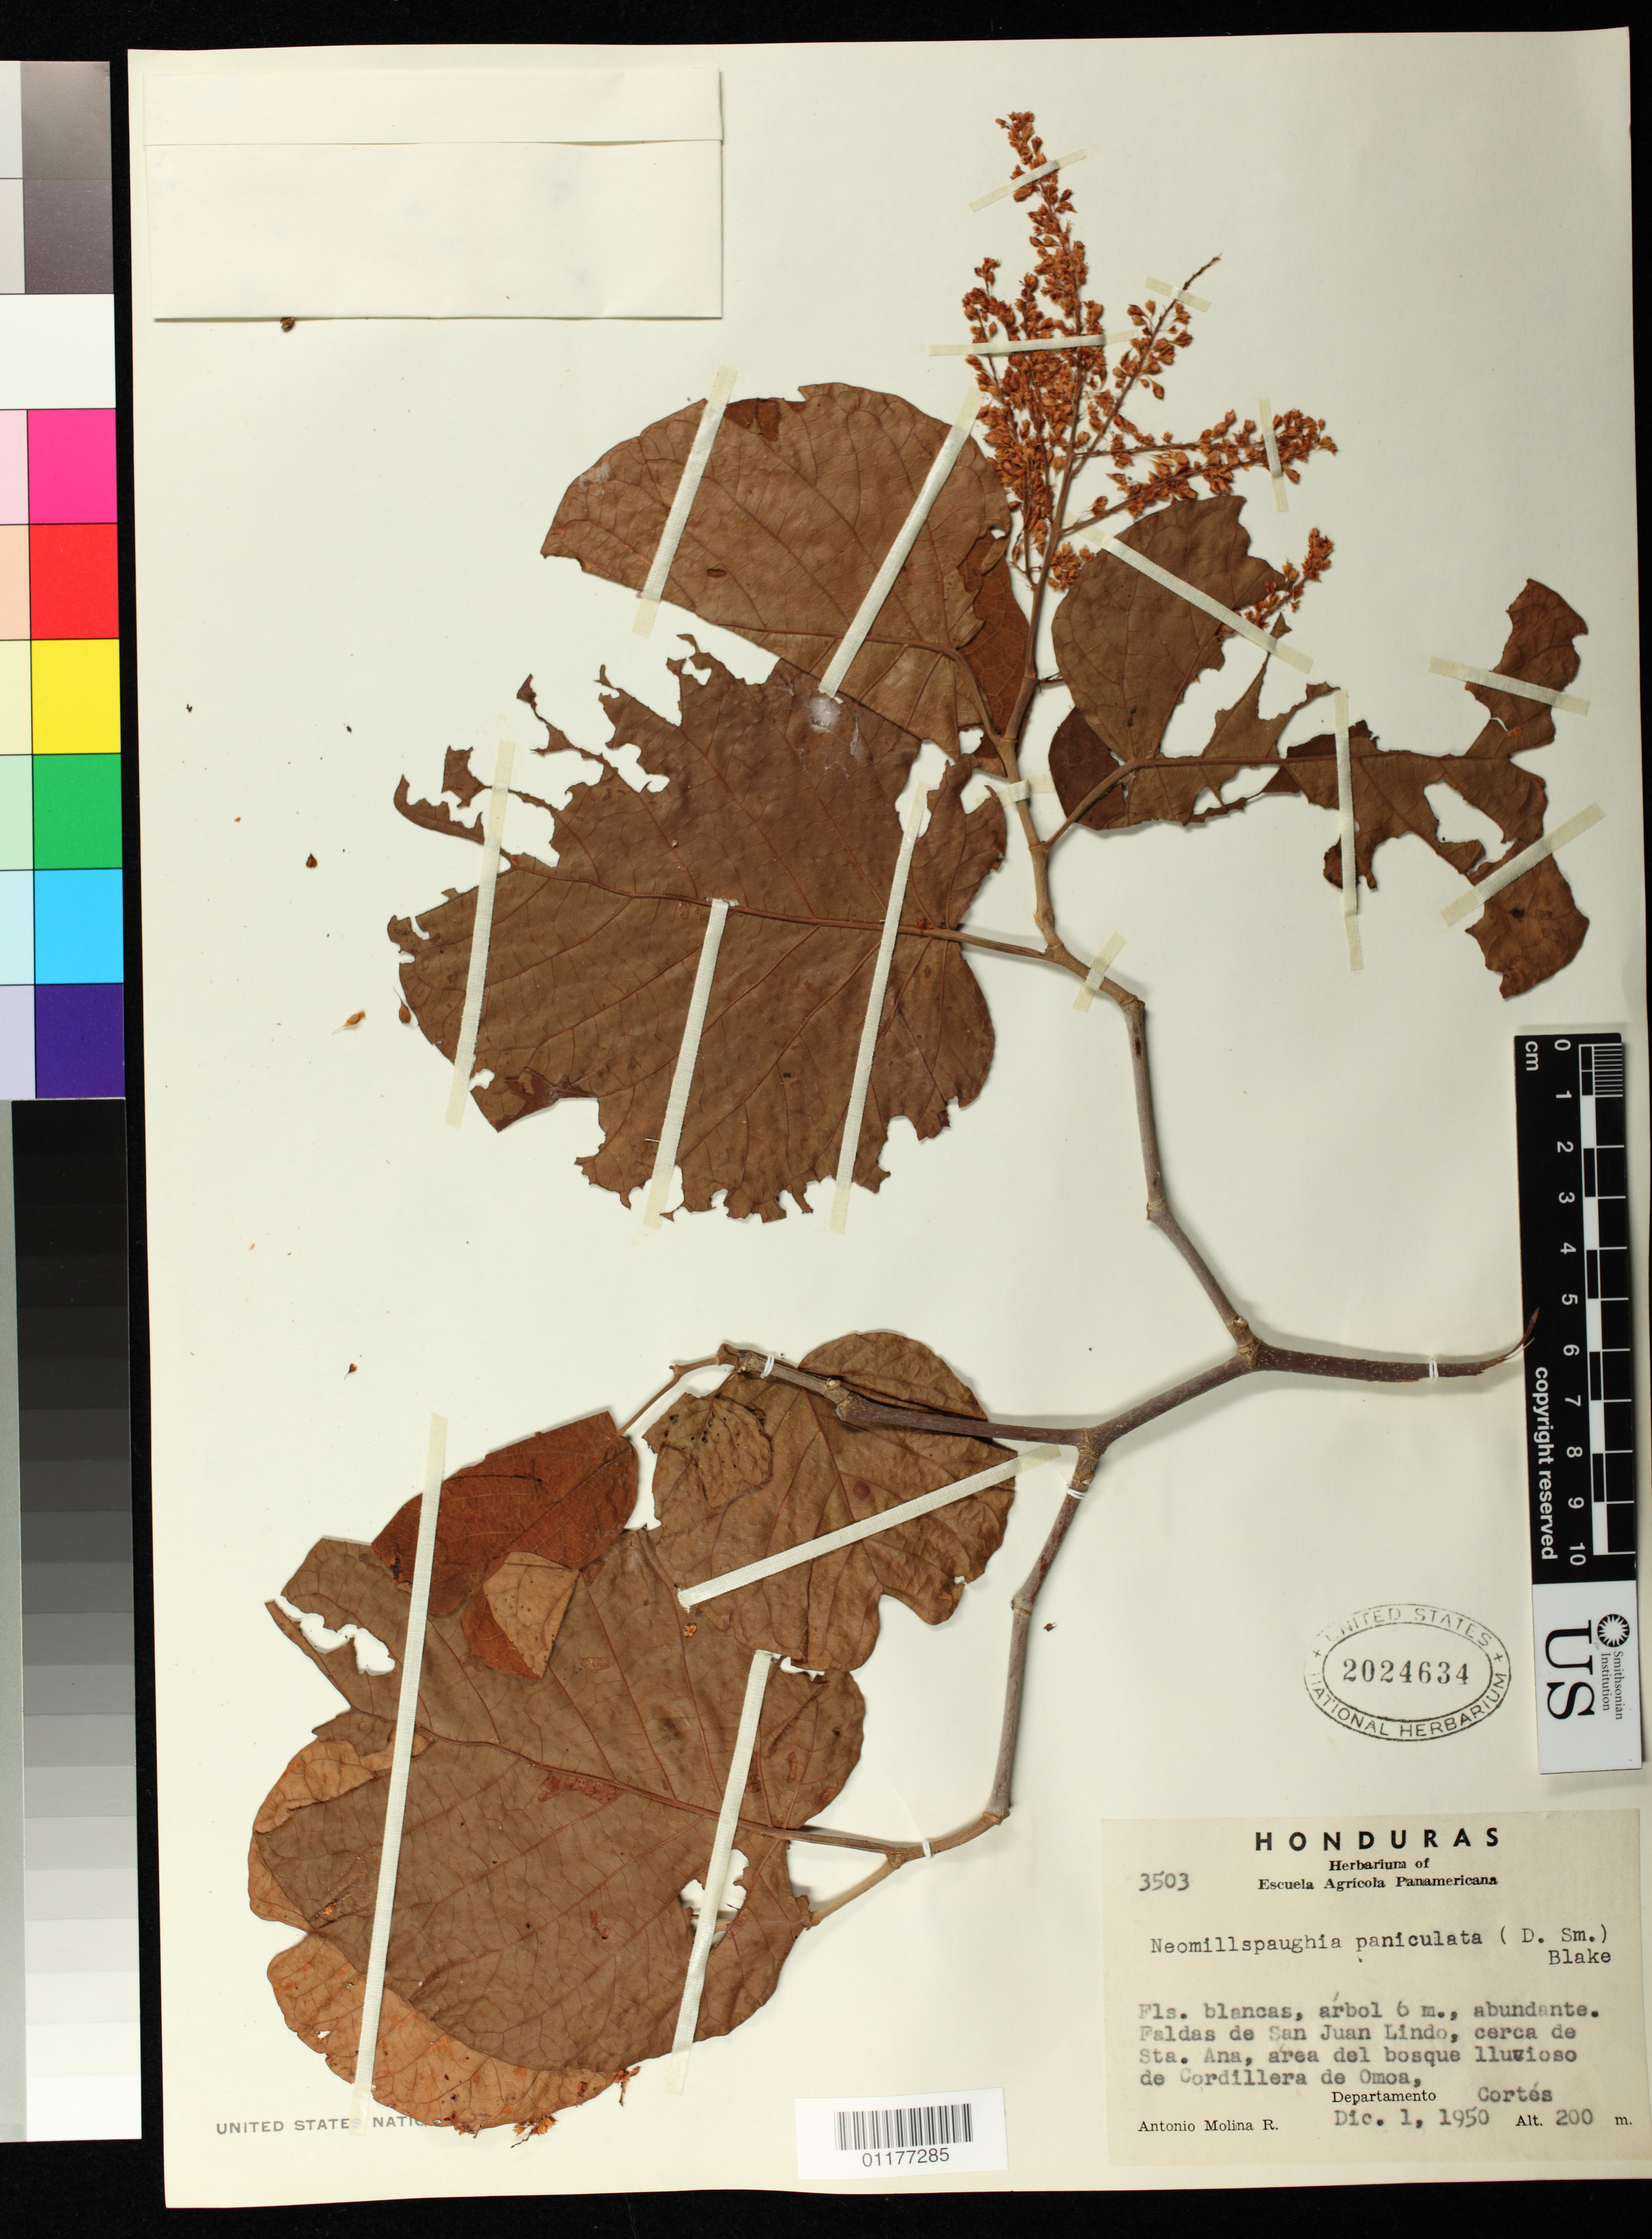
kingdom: Plantae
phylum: Tracheophyta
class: Magnoliopsida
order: Caryophyllales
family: Polygonaceae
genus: Neomillspaughia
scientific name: Neomillspaughia paniculata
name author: (Donn. Sm.) S.F. Blake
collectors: A. Molina R.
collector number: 3603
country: Honduras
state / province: Cortés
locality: Paldas de San Juan Lindo, cerca de Sta. Ana, area del bosque lluvioso de Cordillera de Omoa.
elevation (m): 200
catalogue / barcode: US 2024634